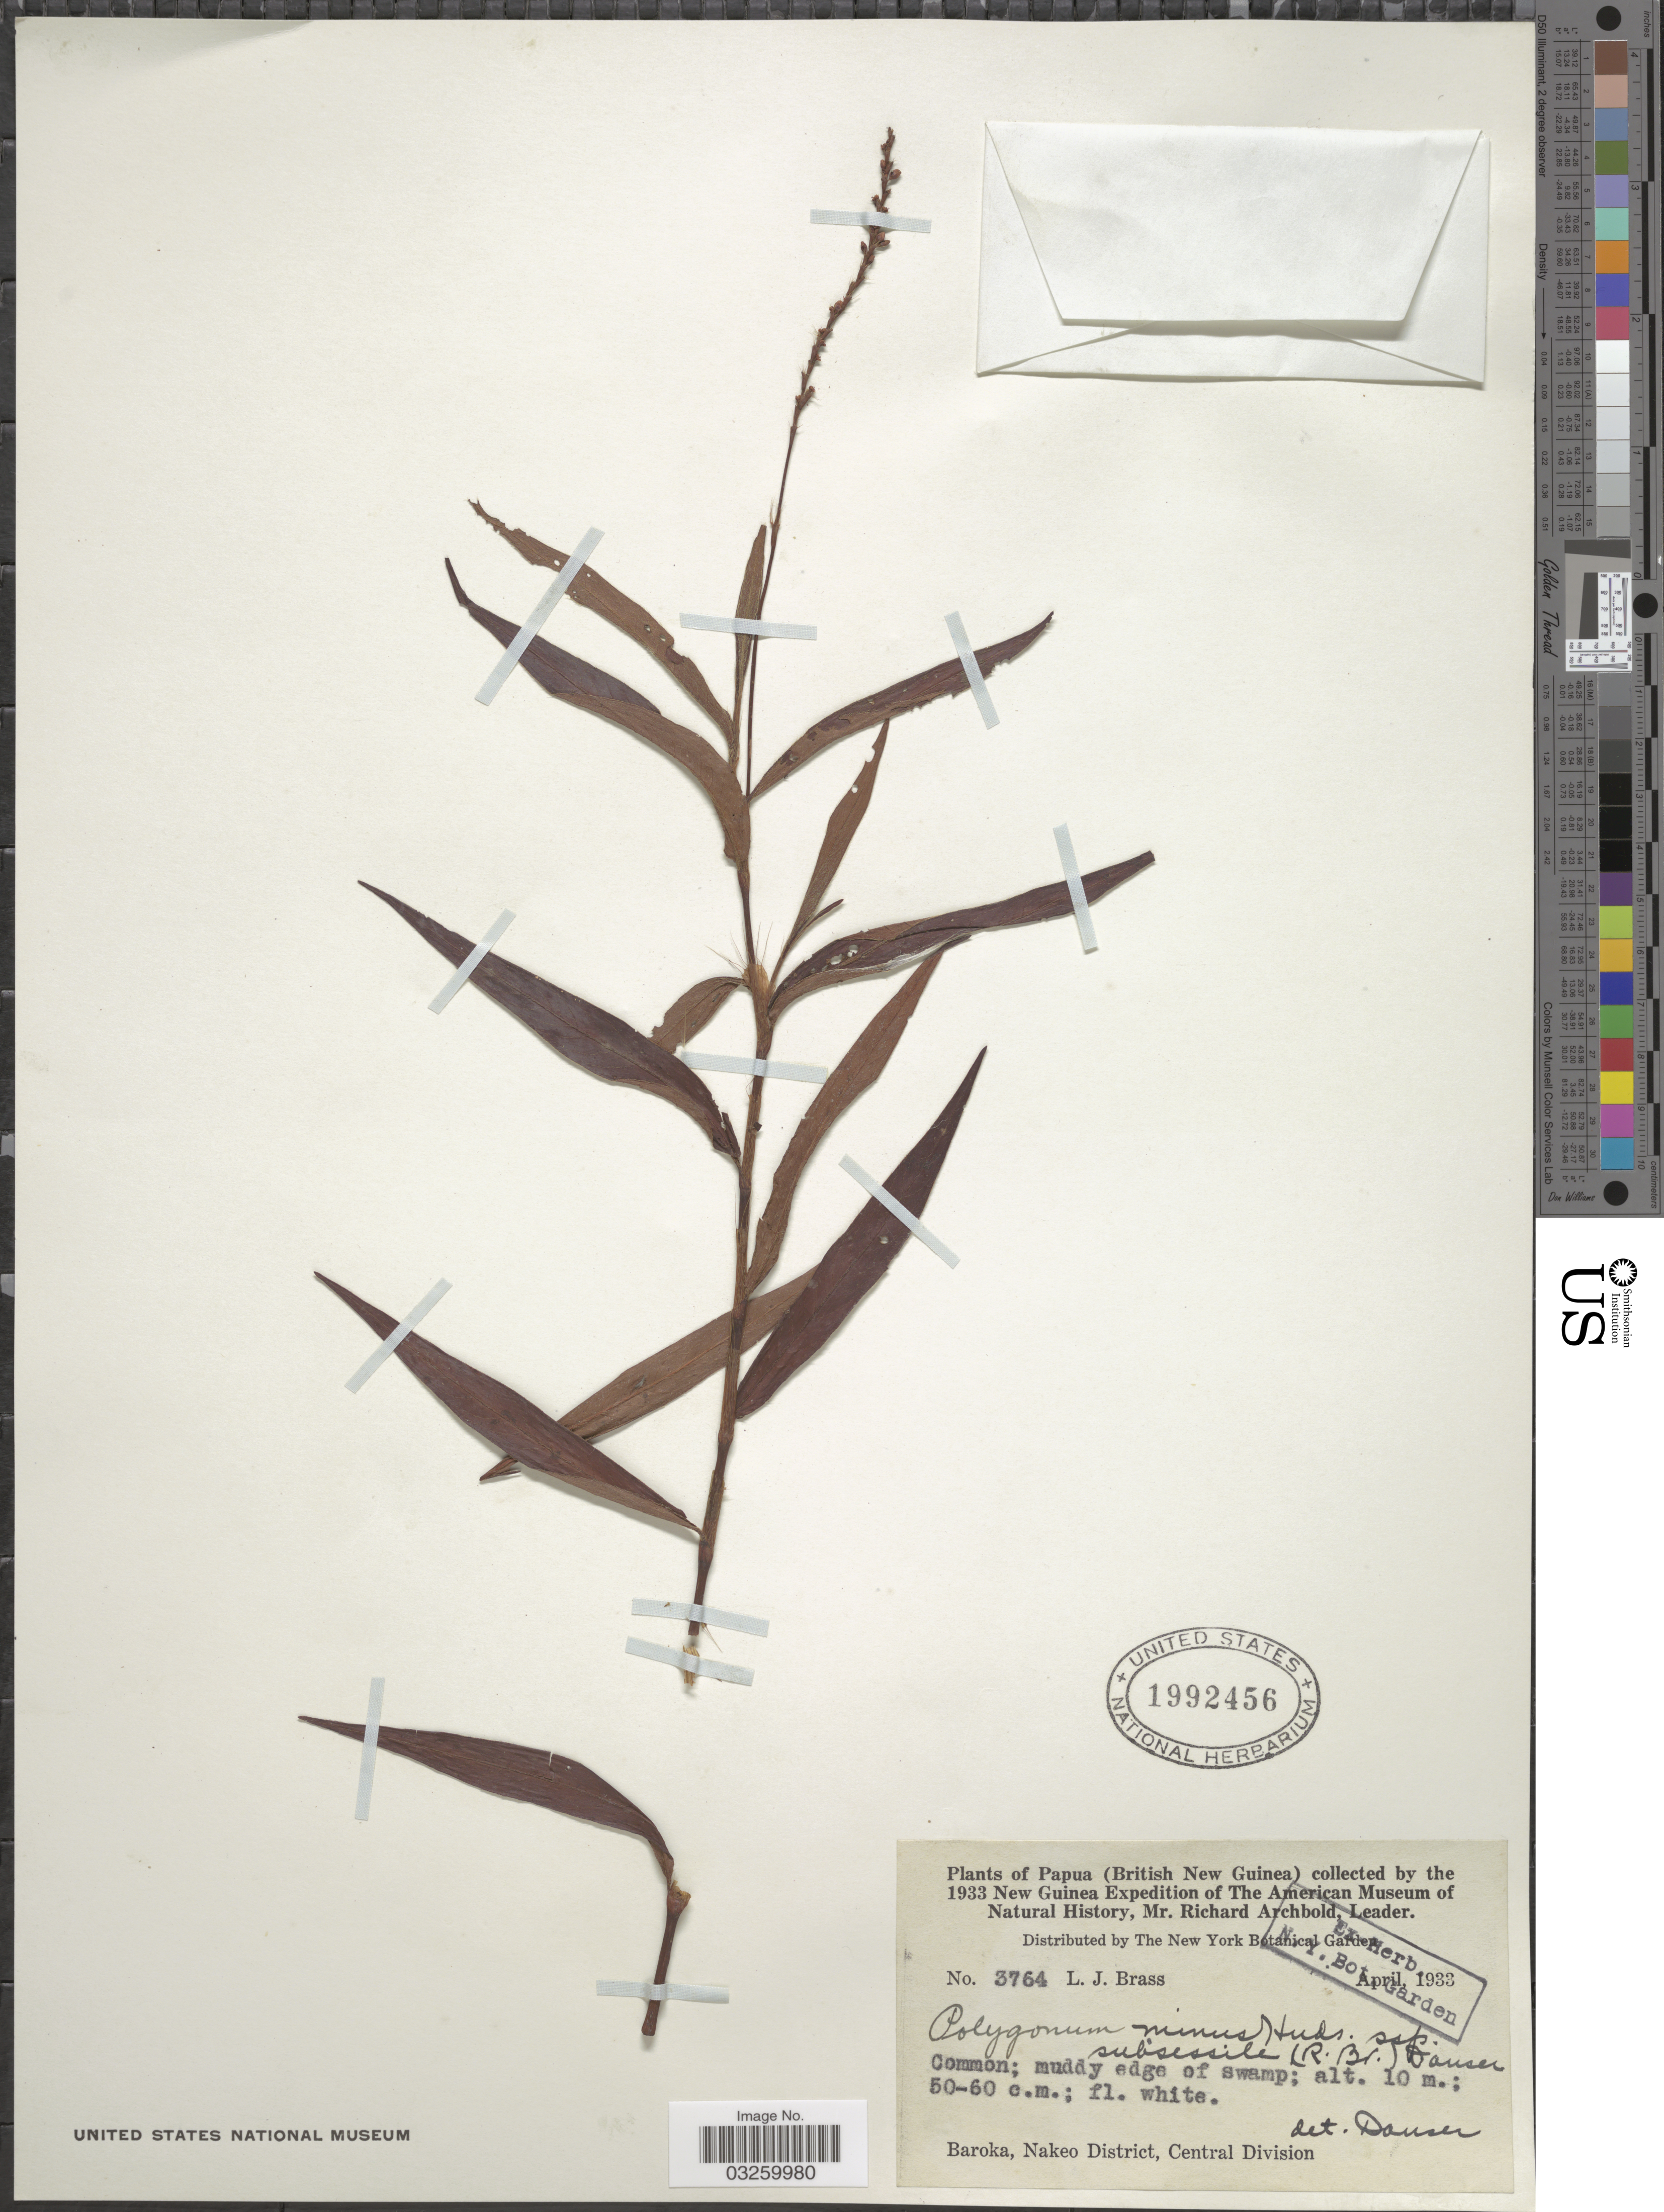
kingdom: Plantae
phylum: Tracheophyta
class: Magnoliopsida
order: Caryophyllales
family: Polygonaceae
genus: Persicaria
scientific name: Persicaria minor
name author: (Huds.) Opiz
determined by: Wagner, W. L., (BOT), Smithsonian Institution - National Museum of Natural History (UNITED STATES)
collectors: L. J. Brass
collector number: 3764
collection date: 1933-04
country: Papua New Guinea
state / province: Central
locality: Papua (British New Guinea) Baroka, Nakeo District, Central Division.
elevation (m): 10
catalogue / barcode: US 1992456